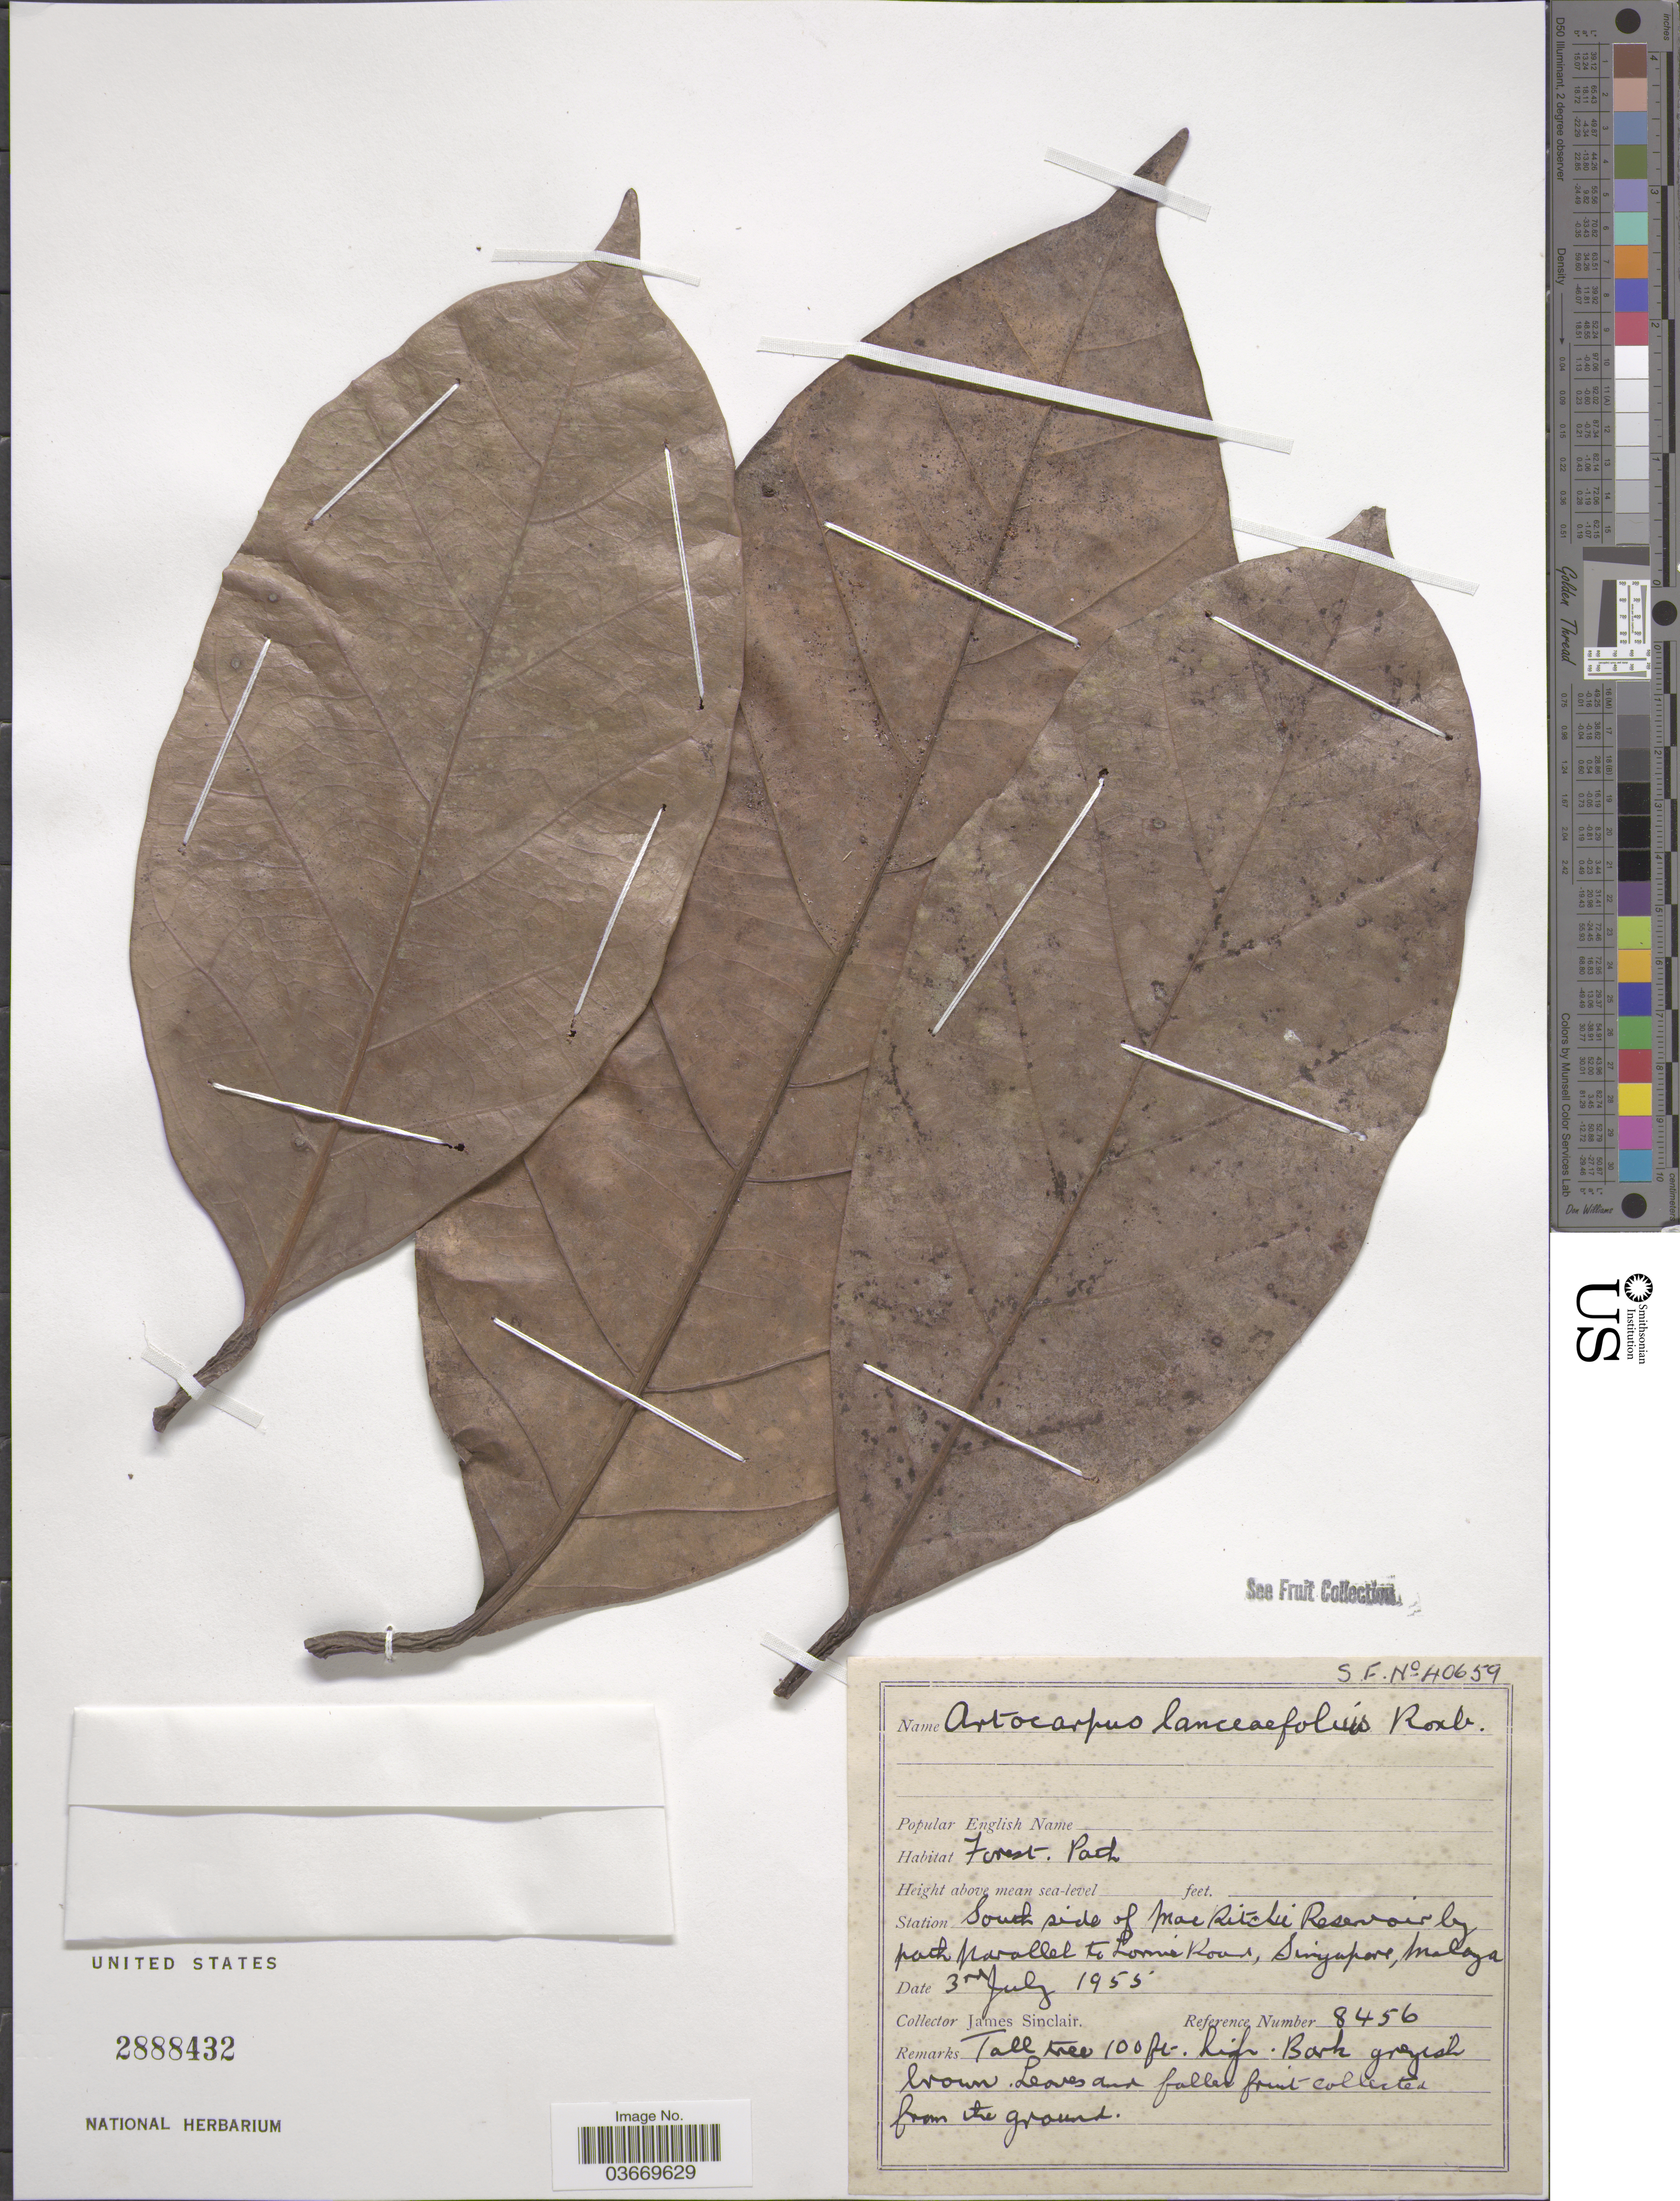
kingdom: Plantae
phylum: Tracheophyta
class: Magnoliopsida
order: Rosales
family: Moraceae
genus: Artocarpus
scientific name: Artocarpus lanceifolius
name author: Roxb.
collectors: J. Sinclair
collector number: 8456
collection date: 1955-07-03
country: Singapore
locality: Station South side of Mac Ritchie Reservoir by path Parallel to Lornie Road, Singapore, Malaya.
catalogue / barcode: US 2888432